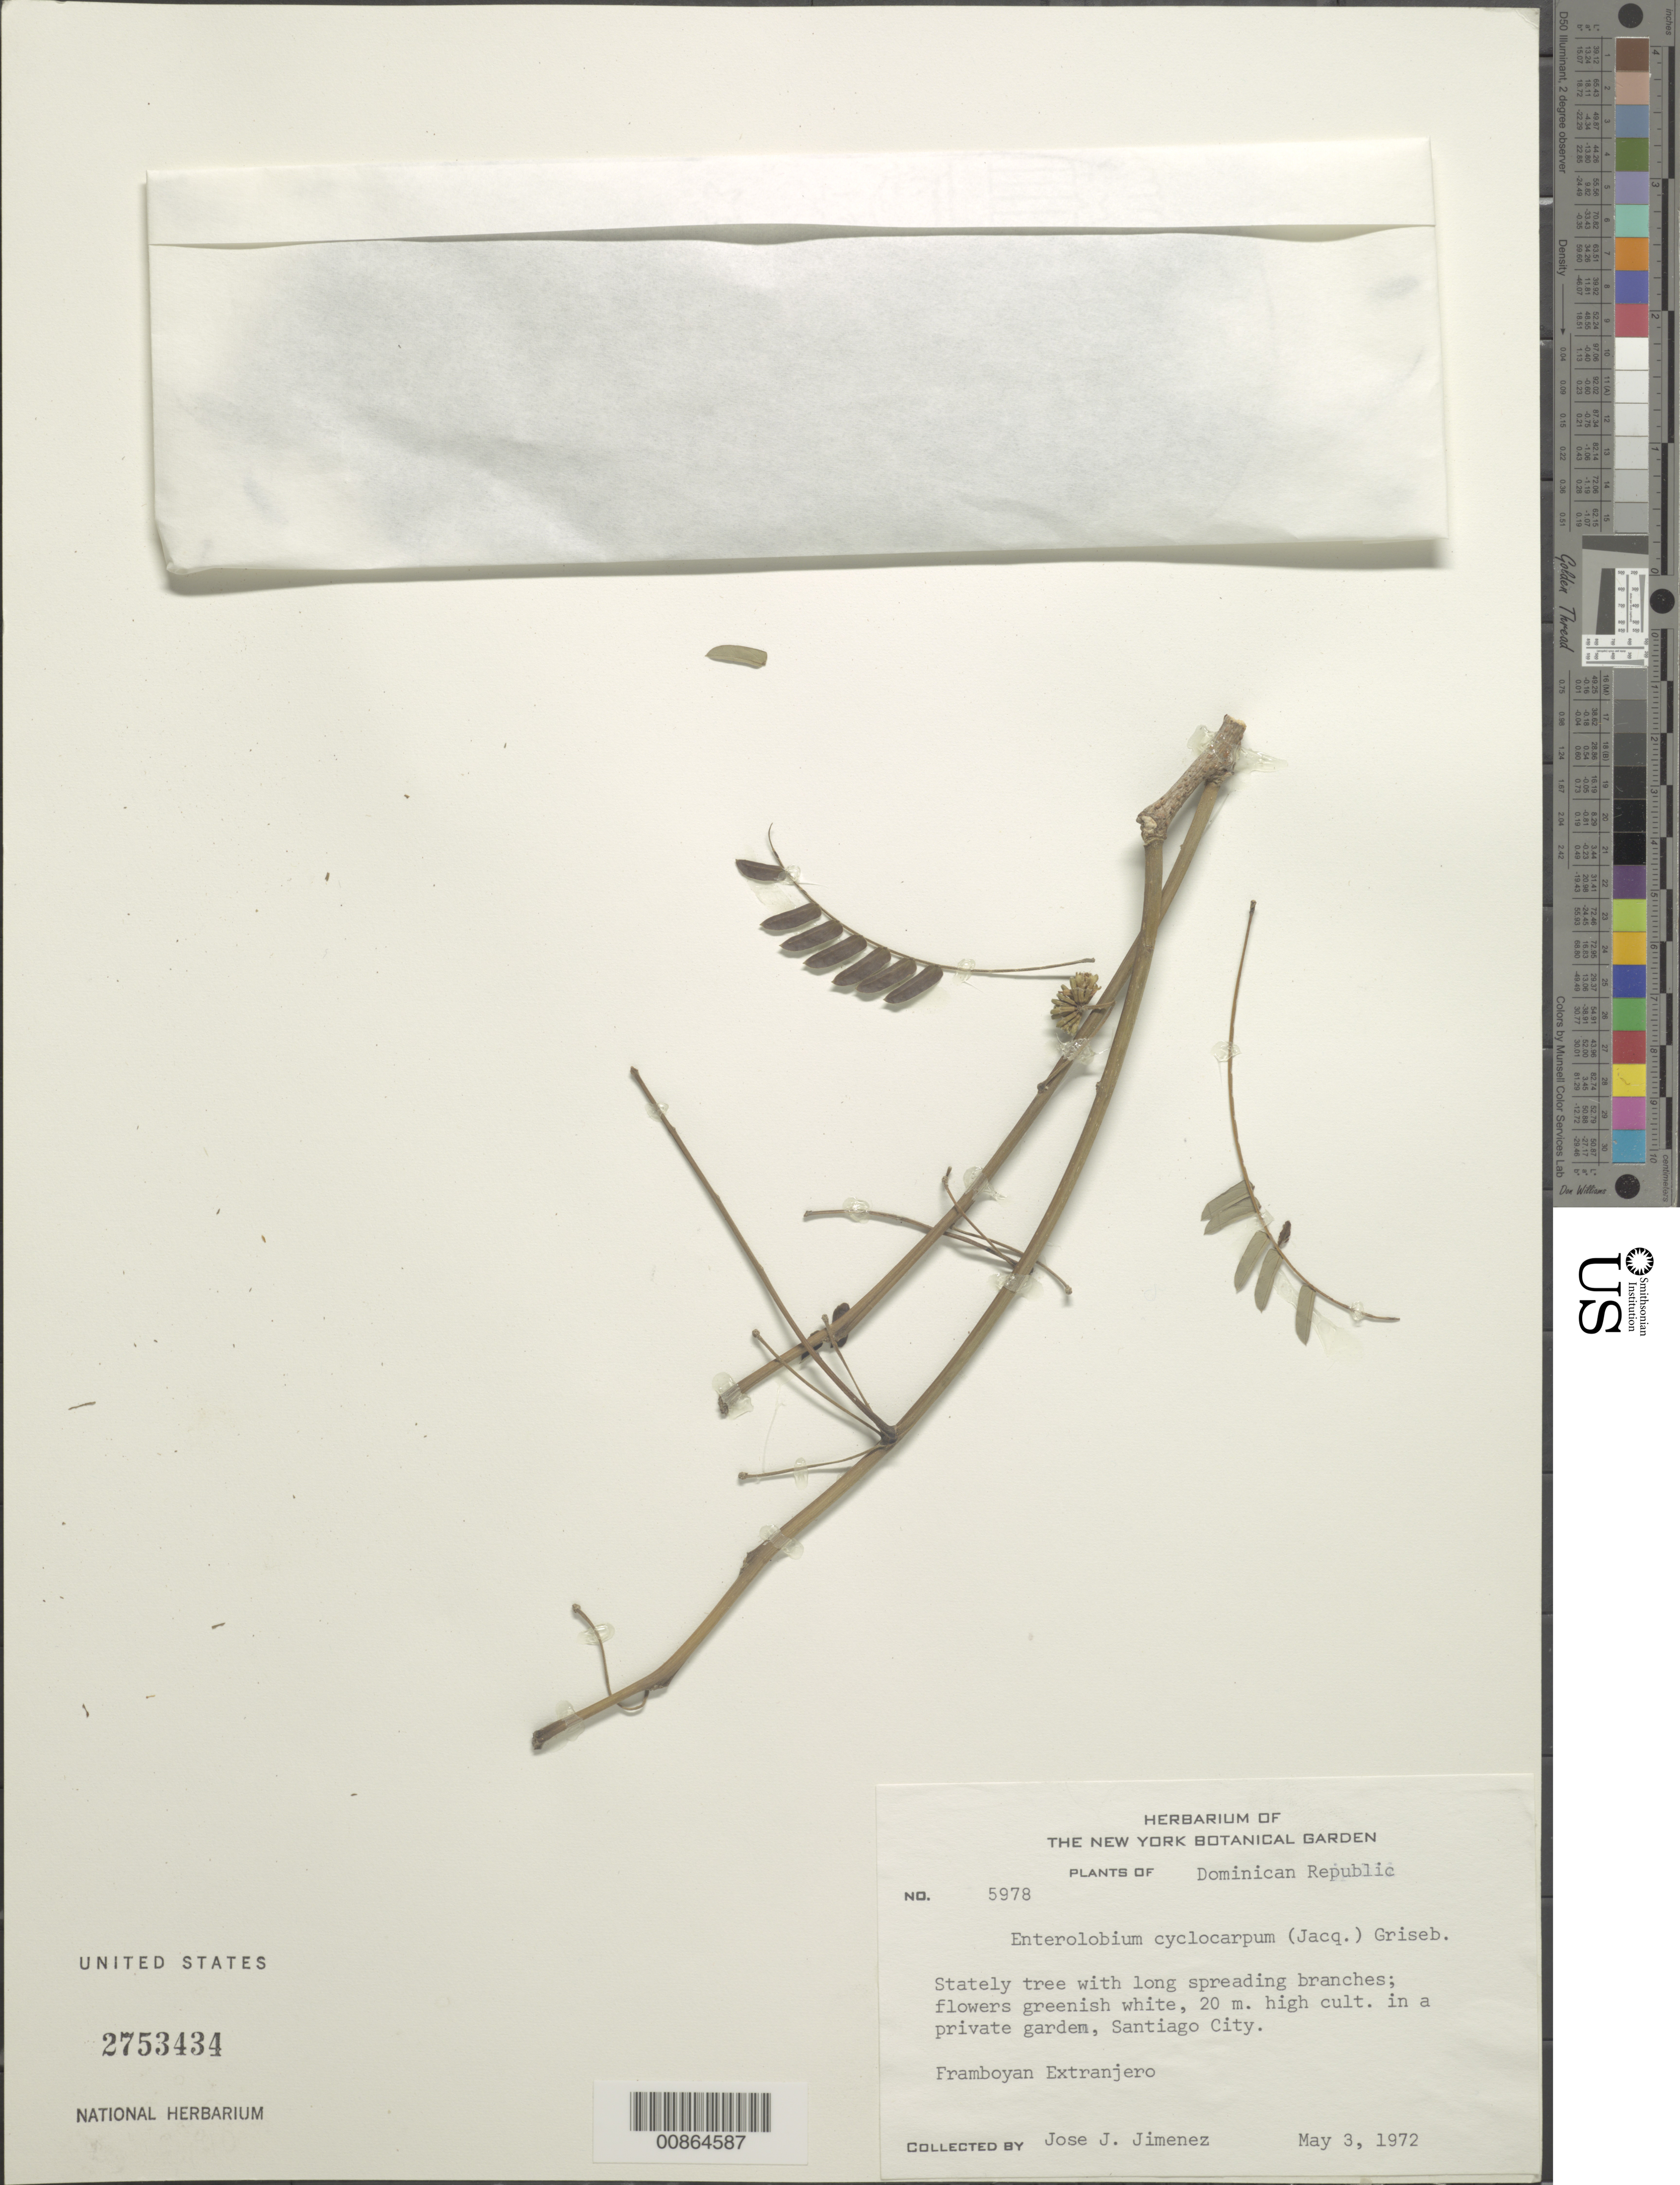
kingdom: Plantae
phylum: Tracheophyta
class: Magnoliopsida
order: Fabales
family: Fabaceae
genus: Enterolobium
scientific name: Enterolobium cyclocarpum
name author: (Jacq.) Griseb.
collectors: J. J. Jiménez Almonte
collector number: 5978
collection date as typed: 03 May 1972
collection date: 1972-05-03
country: Dominican Republic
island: Hispaniola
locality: In a private Garden, Santiago City.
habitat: In a private Garden.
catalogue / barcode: US 2753434